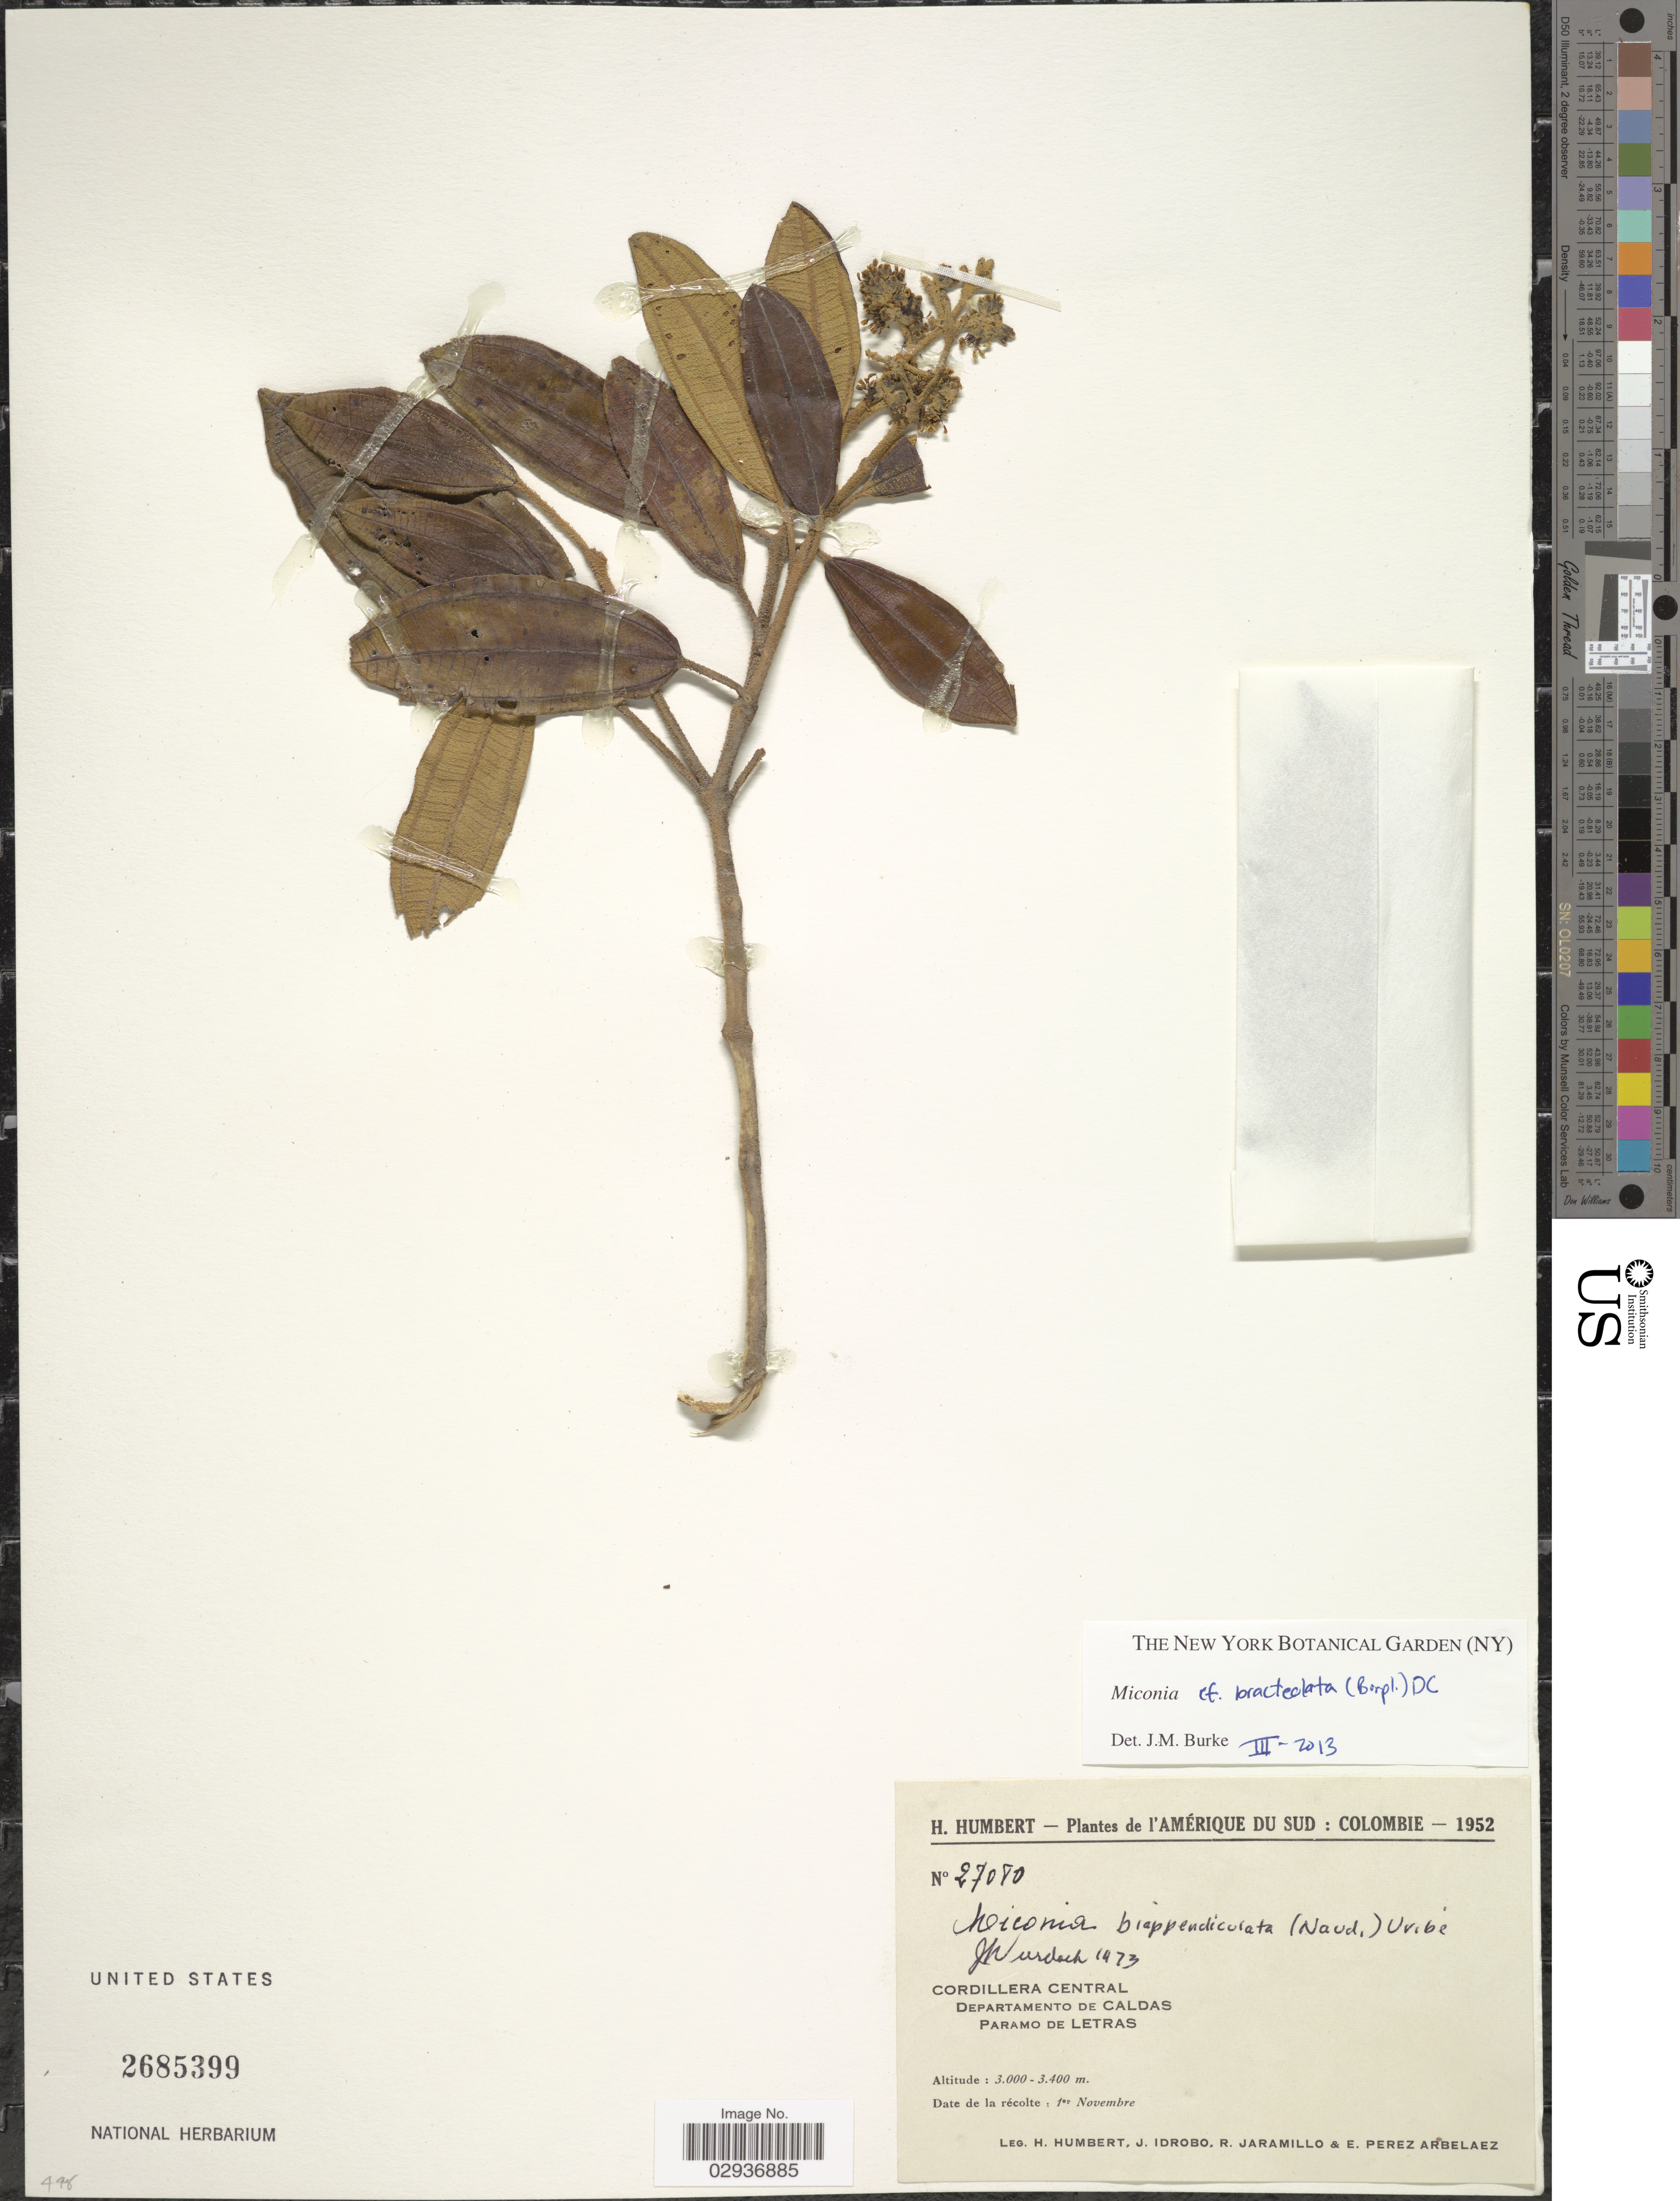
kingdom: Plantae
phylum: Tracheophyta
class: Magnoliopsida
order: Myrtales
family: Melastomataceae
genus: Miconia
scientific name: Miconia bracteolata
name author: (Bonpl.) DC.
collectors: H. Humbert, J. M. Idrobo, R. Jaramillo & E. Pérez Arbeláez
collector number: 27080*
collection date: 1952-11-01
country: Colombia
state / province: Caldas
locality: Cordillera Central. Departamento de Caldas. Paramo de Letras.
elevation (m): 3000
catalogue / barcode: US 2685399